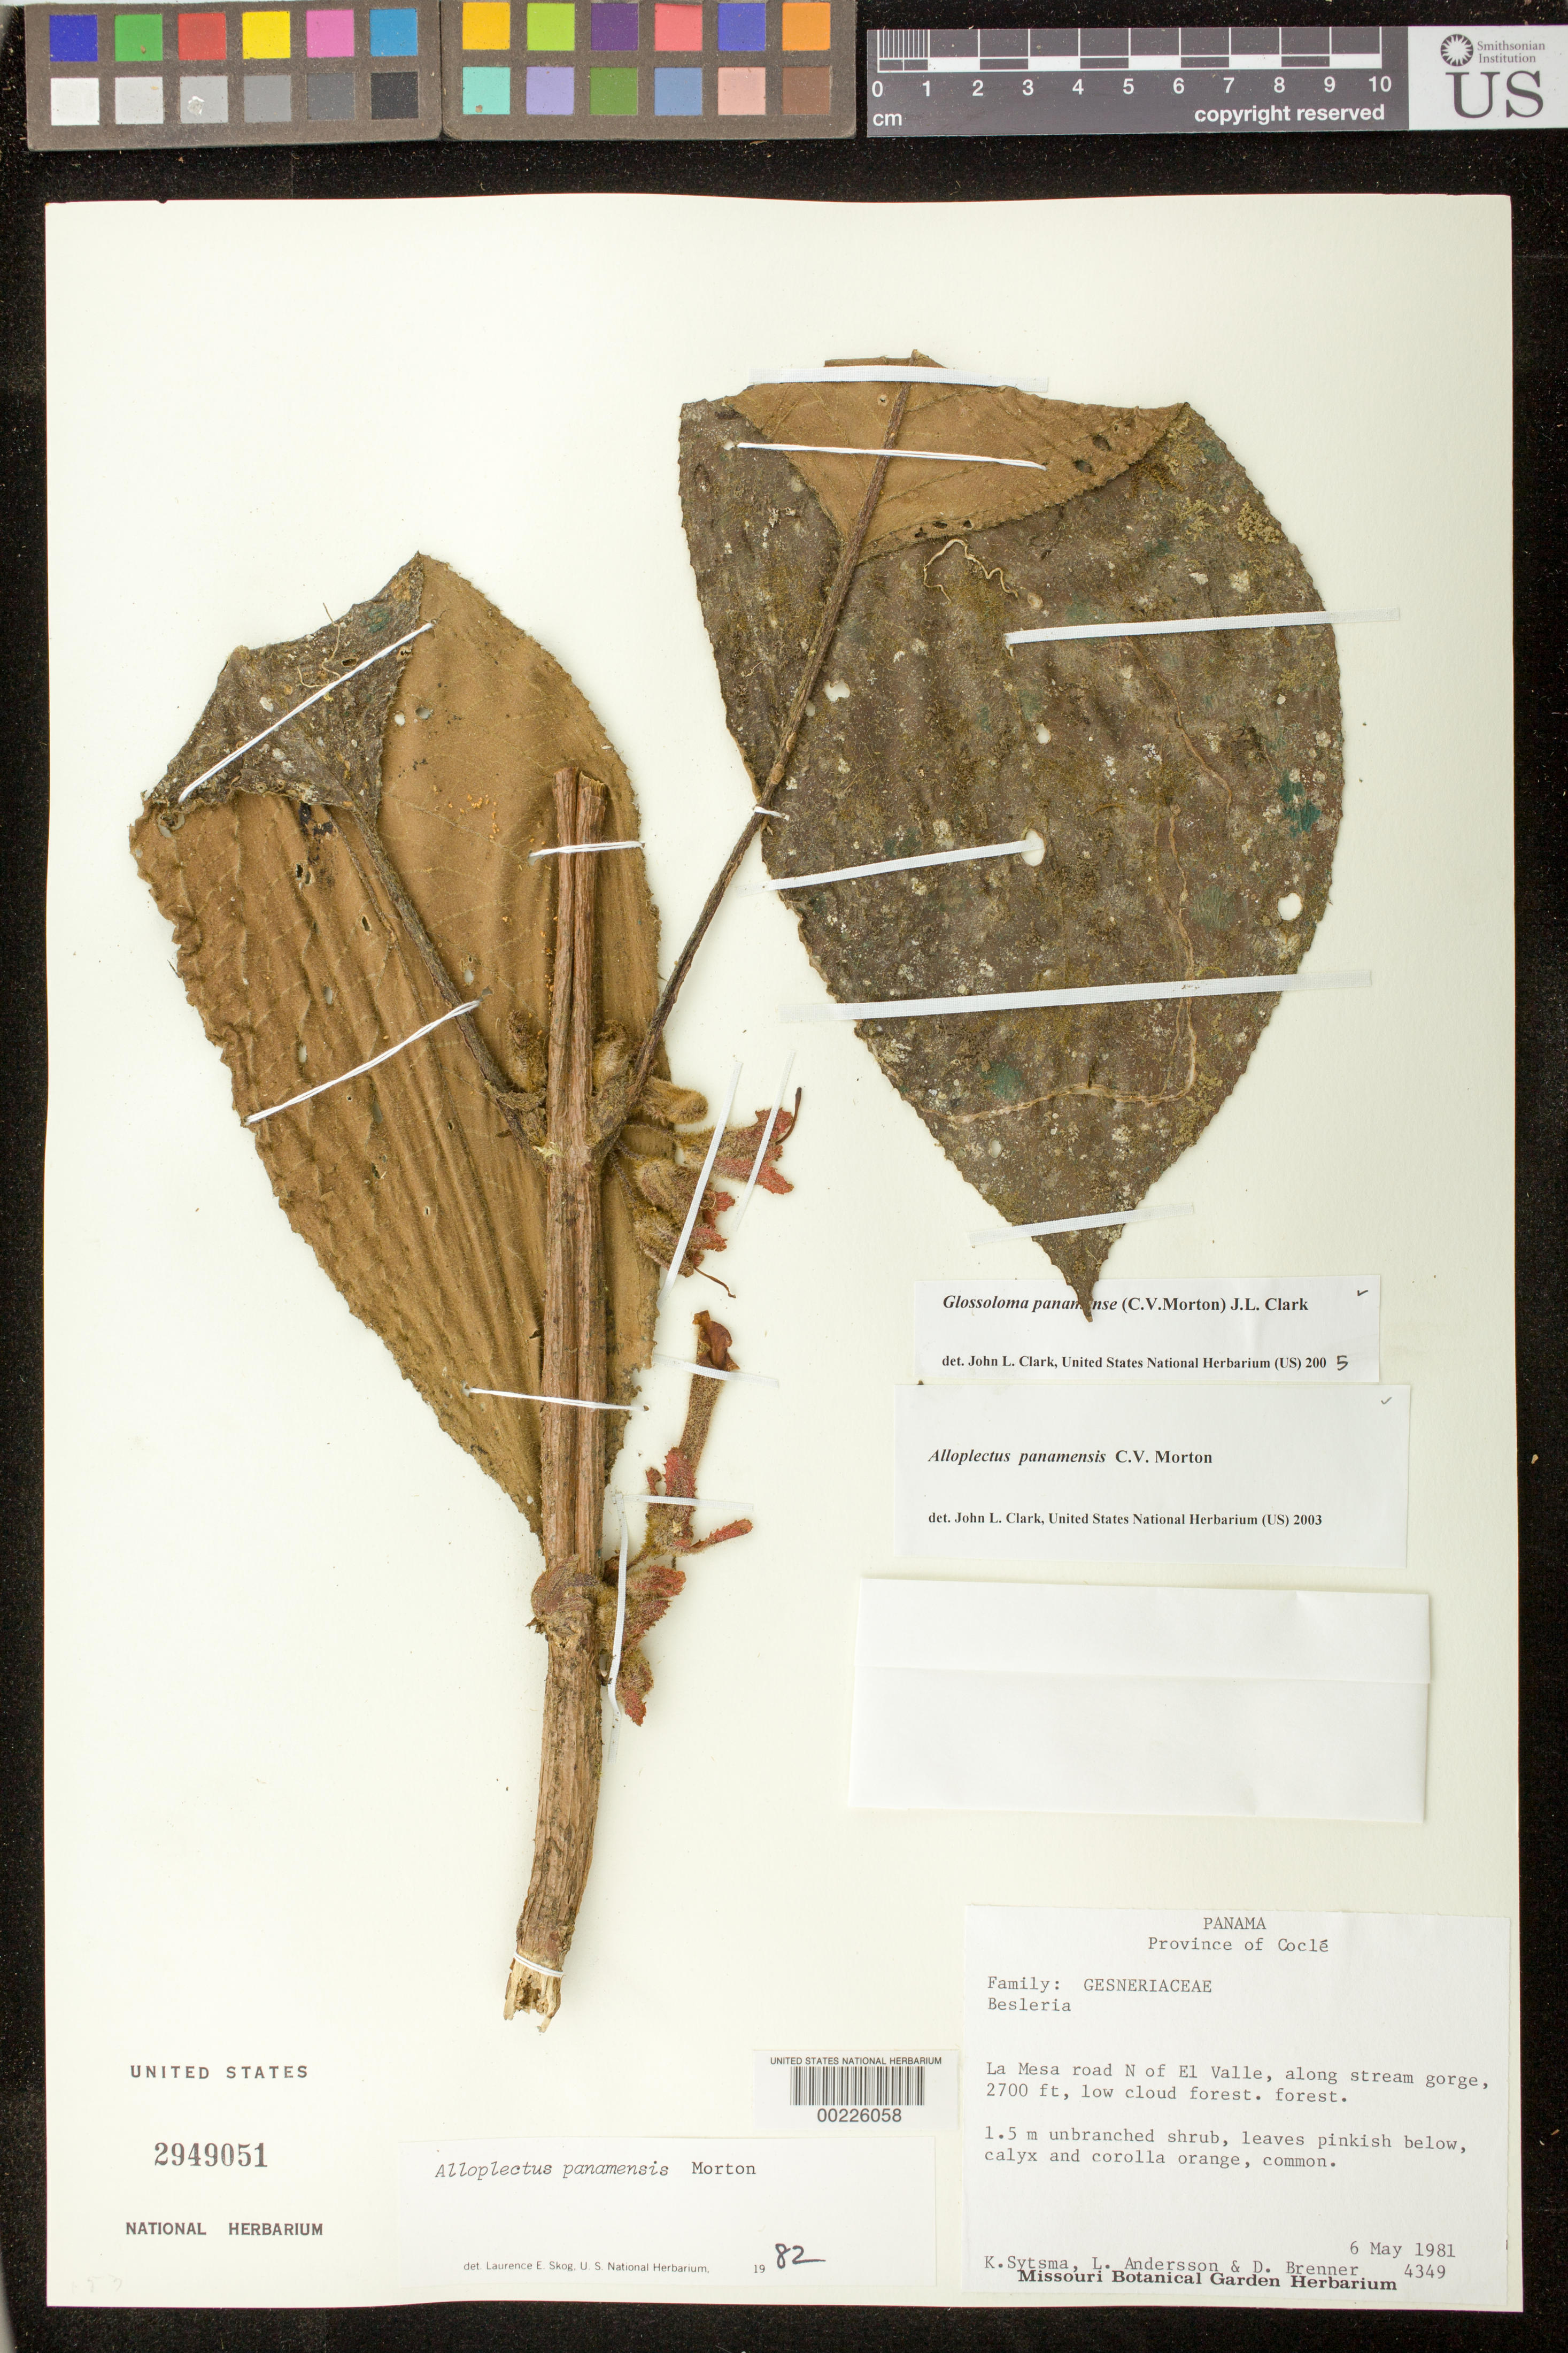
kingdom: Plantae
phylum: Tracheophyta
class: Magnoliopsida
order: Lamiales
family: Gesneriaceae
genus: Glossoloma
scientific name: Glossoloma panamense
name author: (C.V. Morton) J.L. Clark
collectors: K. J. Sytsma, L. Andersson & D. Brenner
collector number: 4349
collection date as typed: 06 May 1981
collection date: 1981-05-06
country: Panama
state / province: Coclé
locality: La Mesa road N of El Valle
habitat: Low cloud forest; along stream gorge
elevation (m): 823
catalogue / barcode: US 2949051